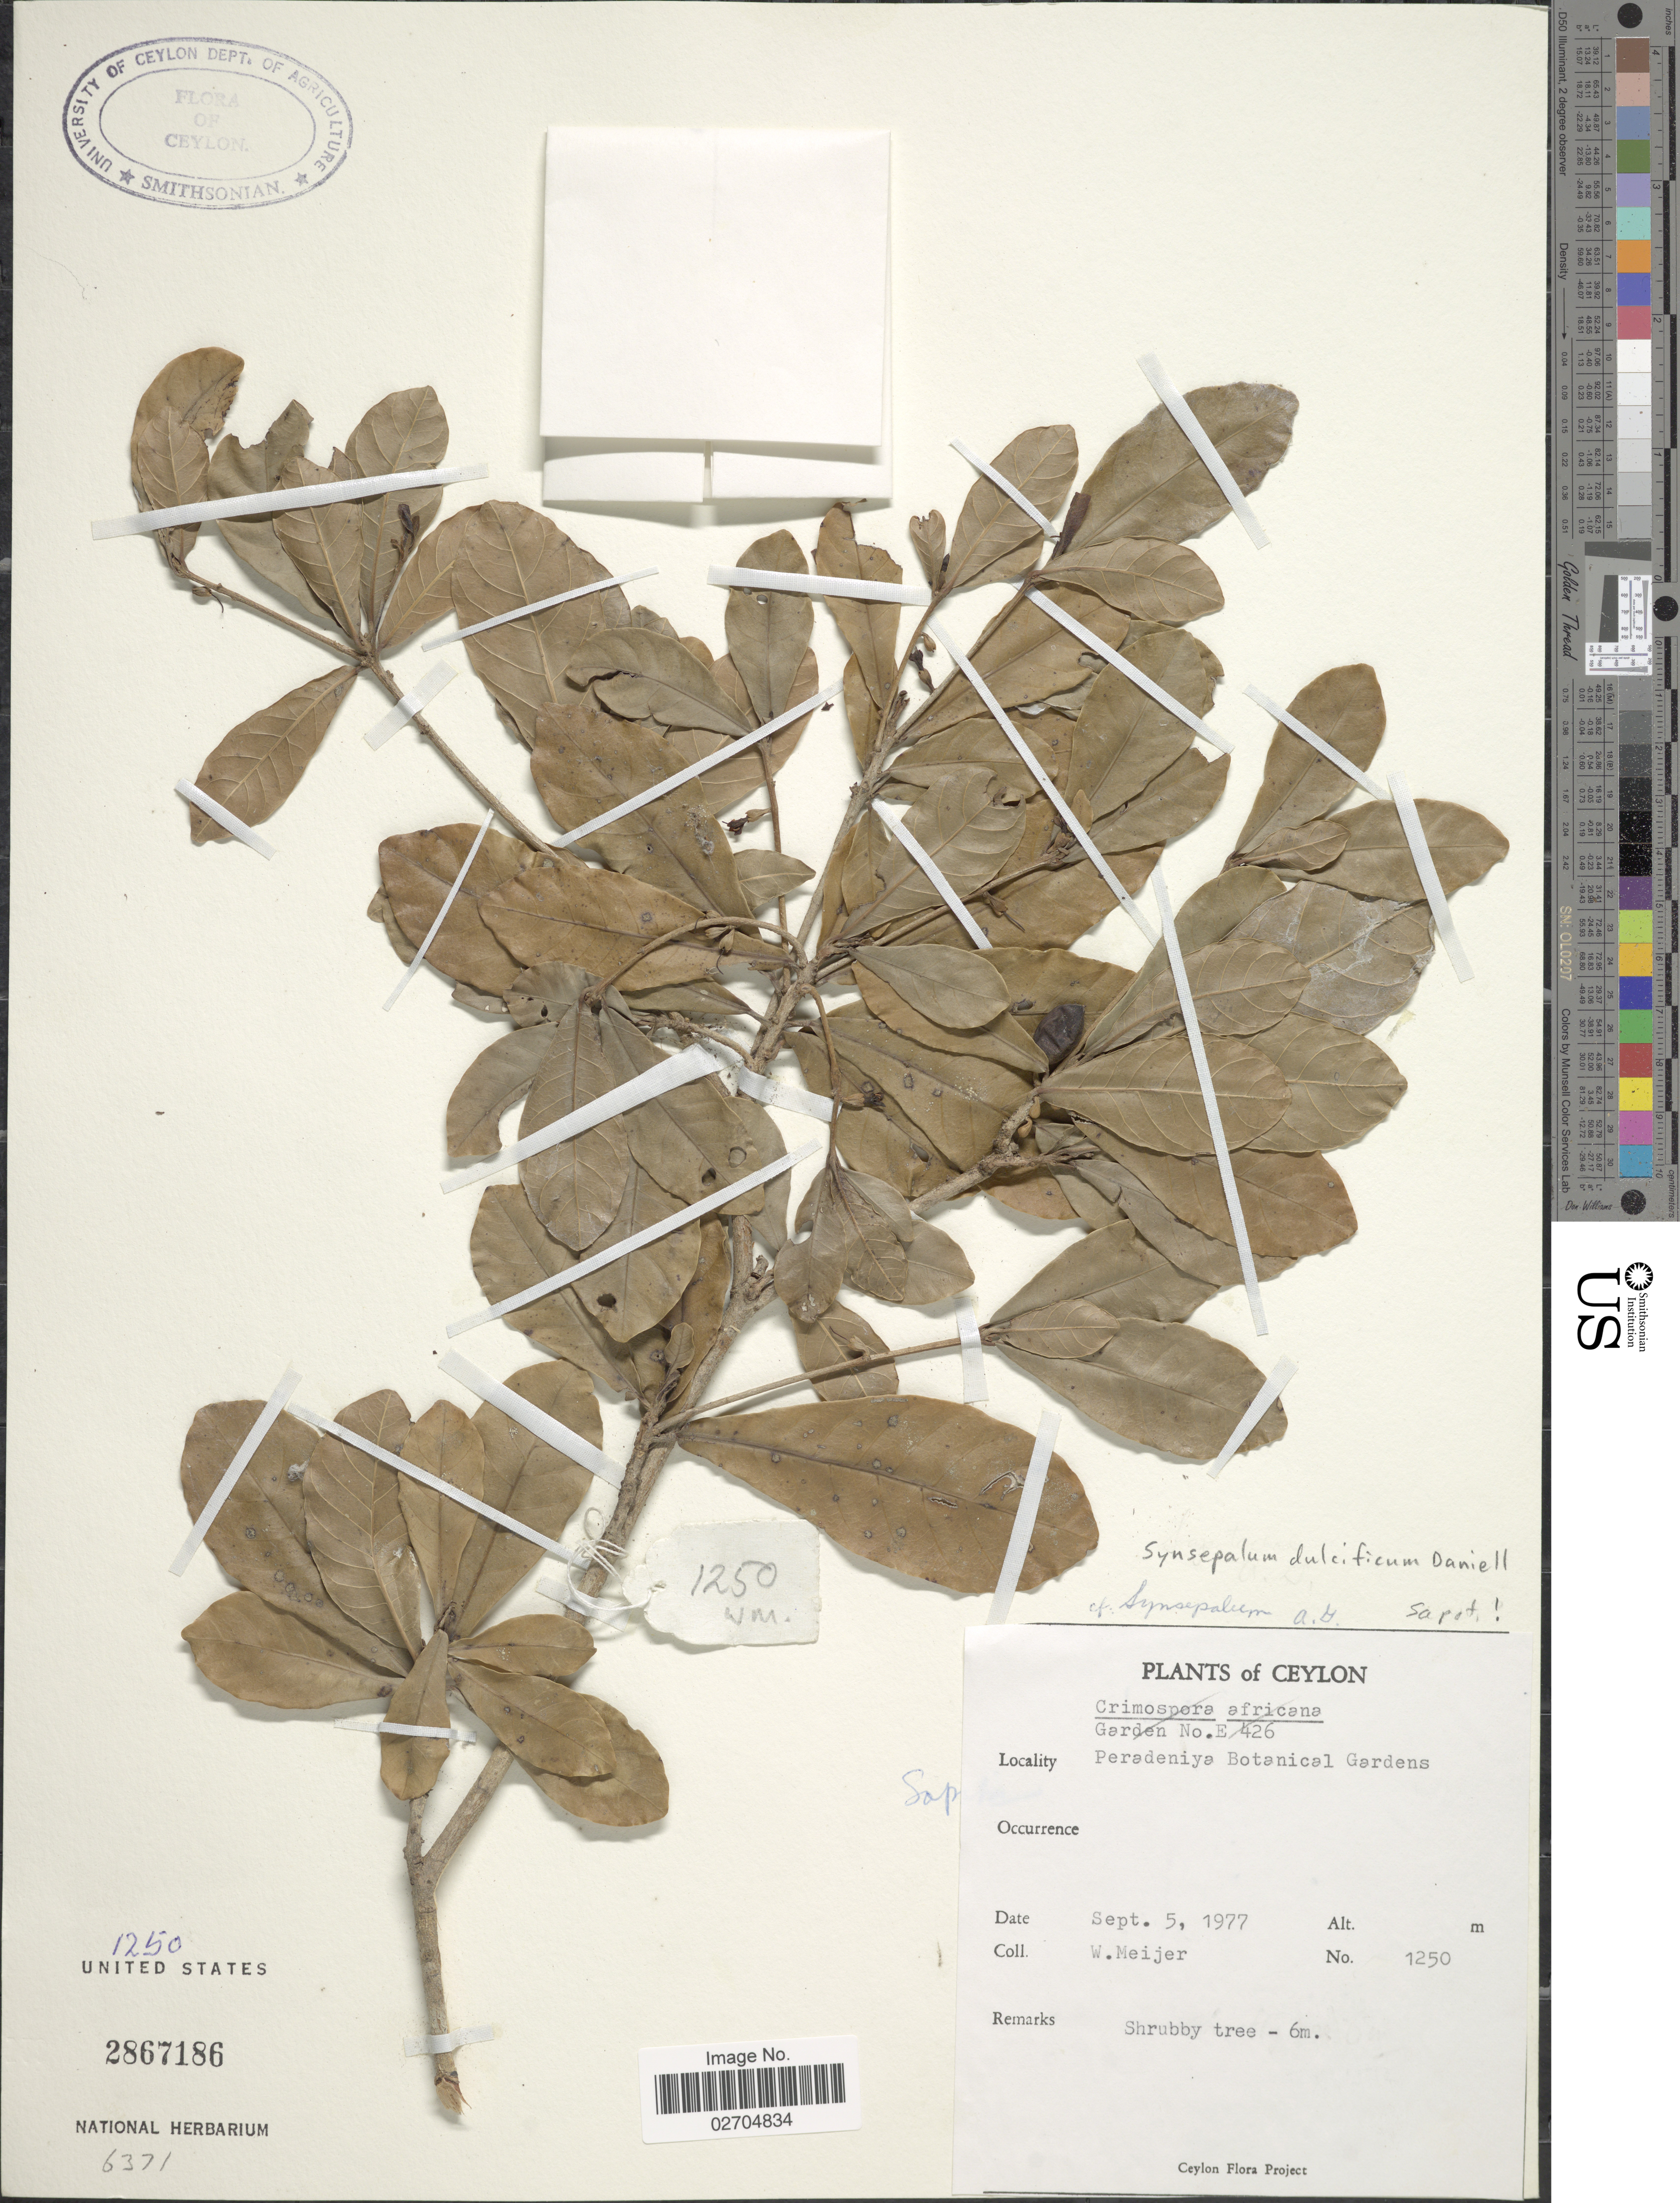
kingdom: Plantae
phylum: Tracheophyta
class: Magnoliopsida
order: Ericales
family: Sapotaceae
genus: Synsepalum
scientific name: Synsepalum dulcificum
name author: (Schumach. & Thonn.) Daniell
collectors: W. Meijer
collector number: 1250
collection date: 1977-09-05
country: Sri Lanka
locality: Ceylon. Peradeniya Botanical Gardens.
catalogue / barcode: US 2867186